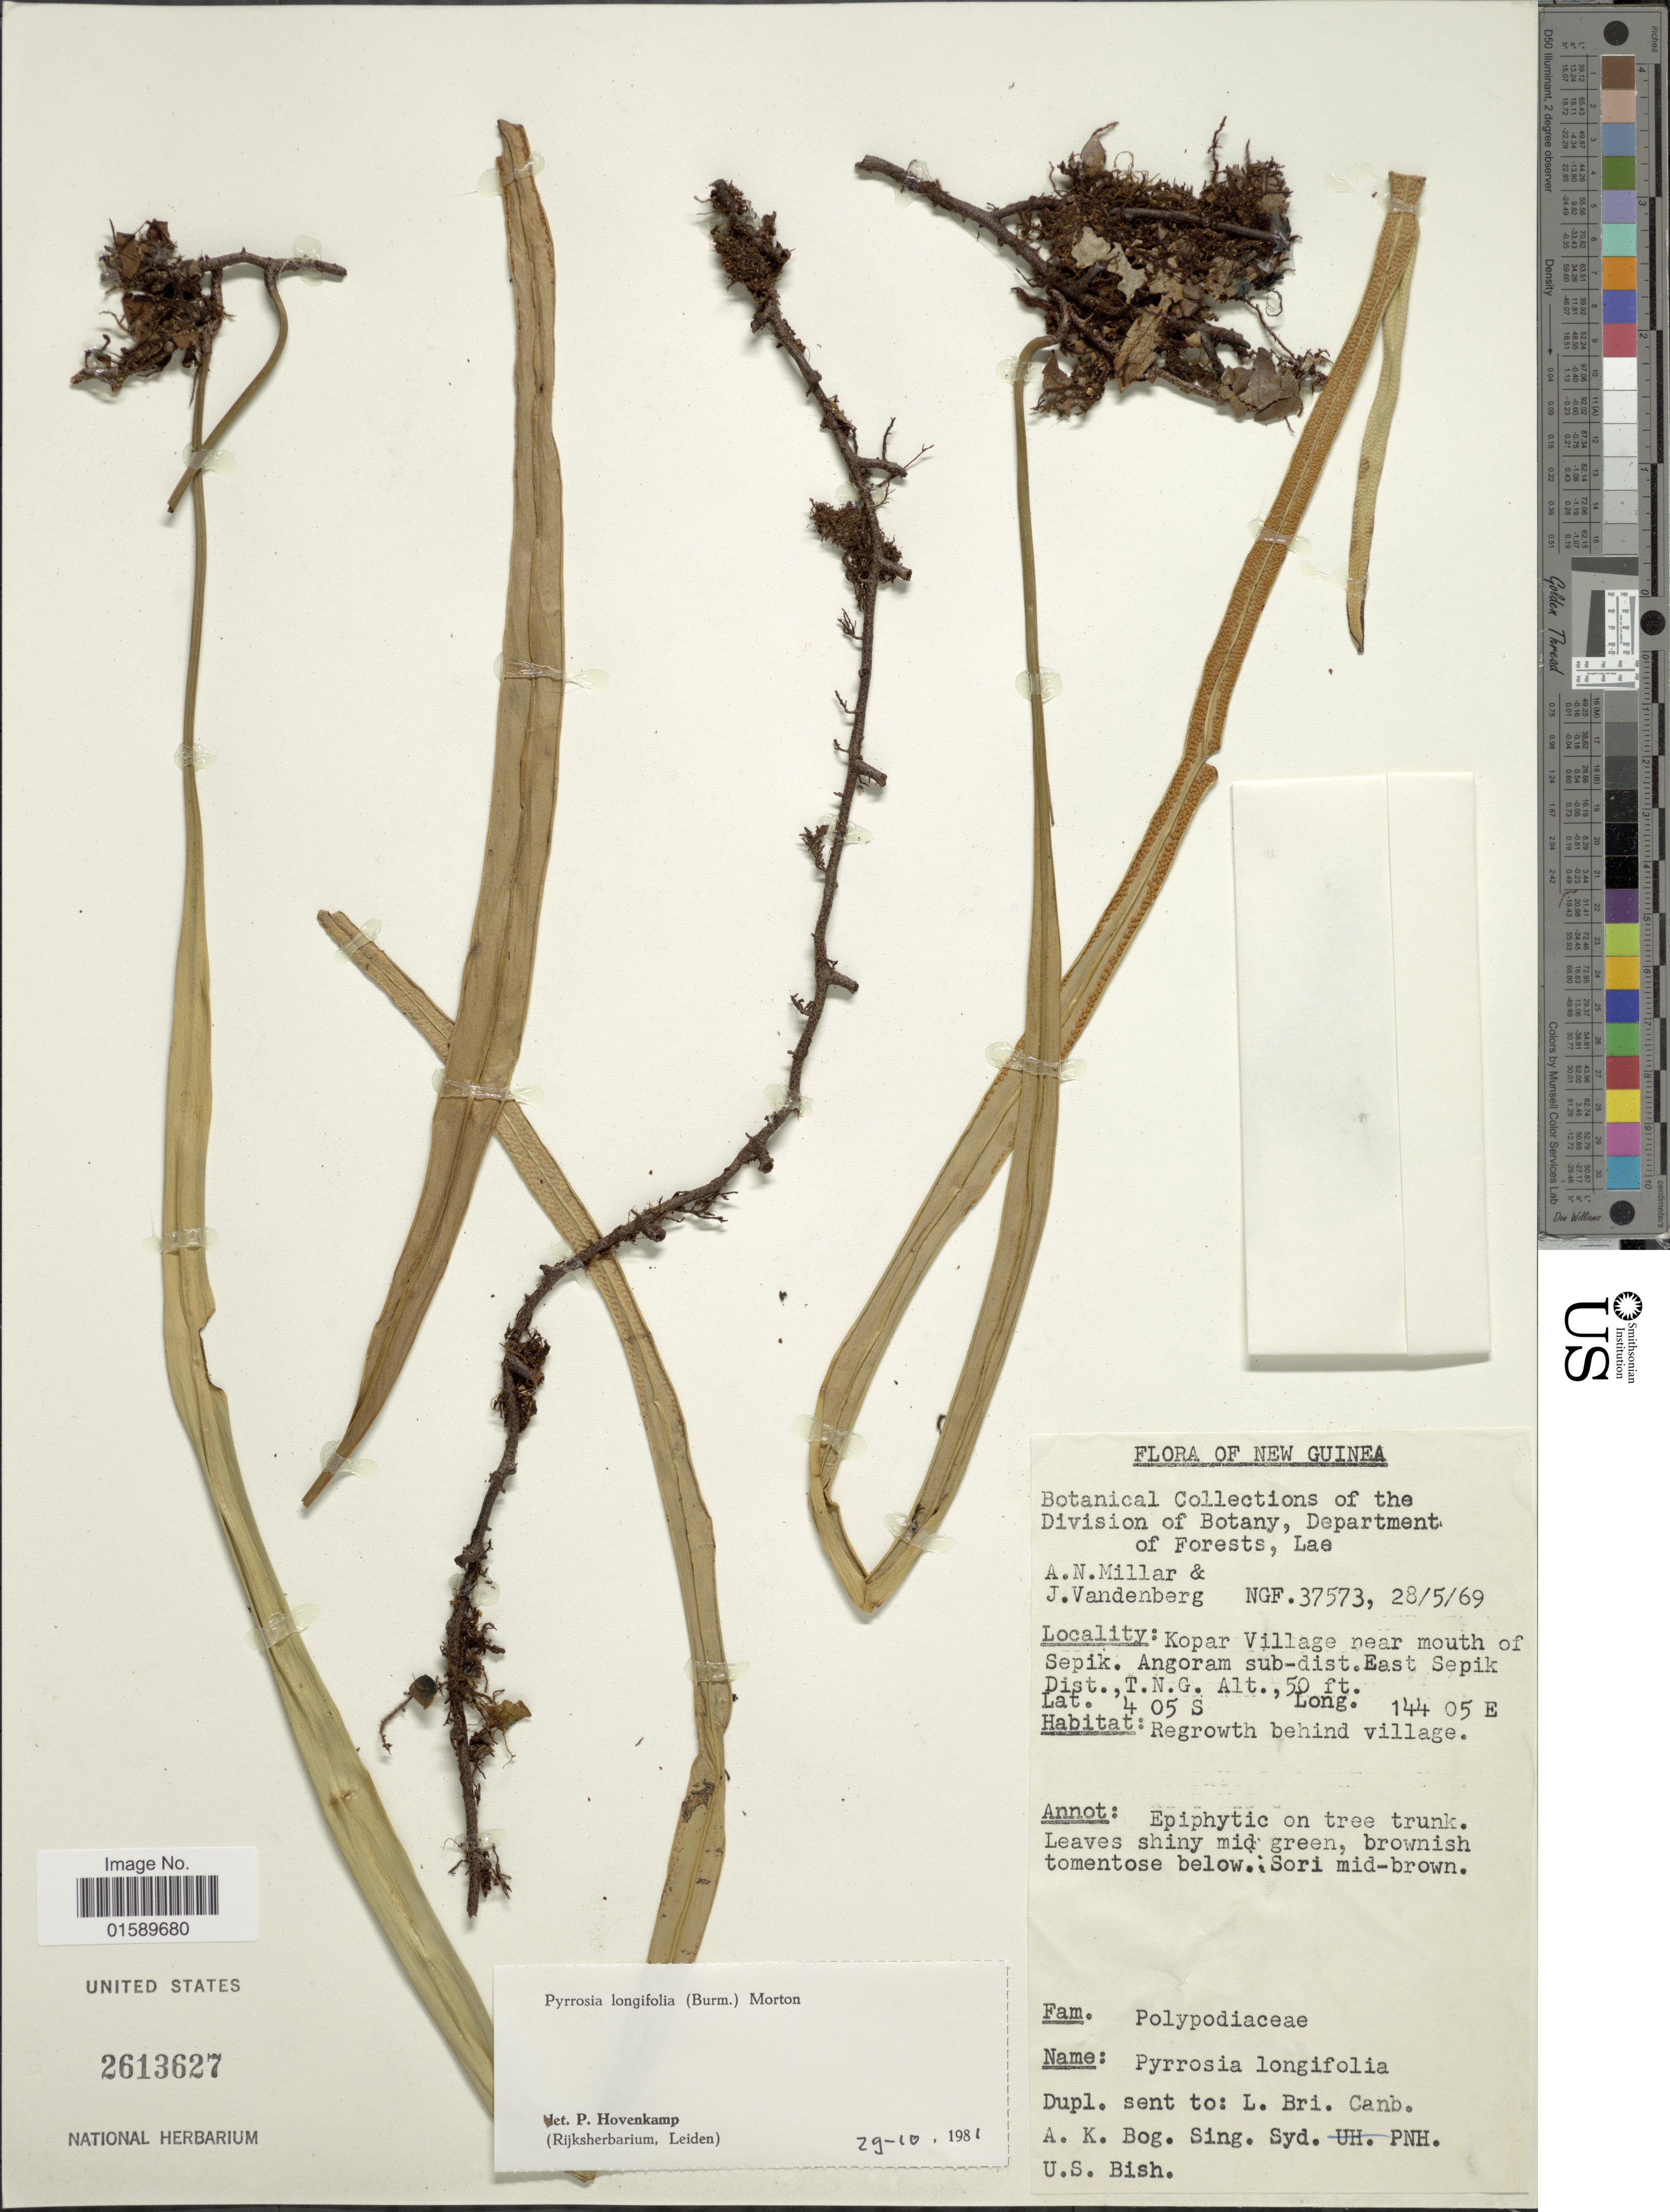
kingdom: Plantae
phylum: Tracheophyta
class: Polypodiopsida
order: Polypodiales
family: Polypodiaceae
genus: Pyrrosia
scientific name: Pyrrosia longifolia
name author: (Burm. f.) C.V. Morton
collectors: A. Millar & J. Vandenberg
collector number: NGF37573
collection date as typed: Transcribed d/m/y: 28/5/69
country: Papua New Guinea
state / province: East Sepik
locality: New Guinea, Kopar Village near mouth of Sepik, Angoram sub-dist. East Sepik Dist., T.N.G.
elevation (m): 15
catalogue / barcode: US 2613627